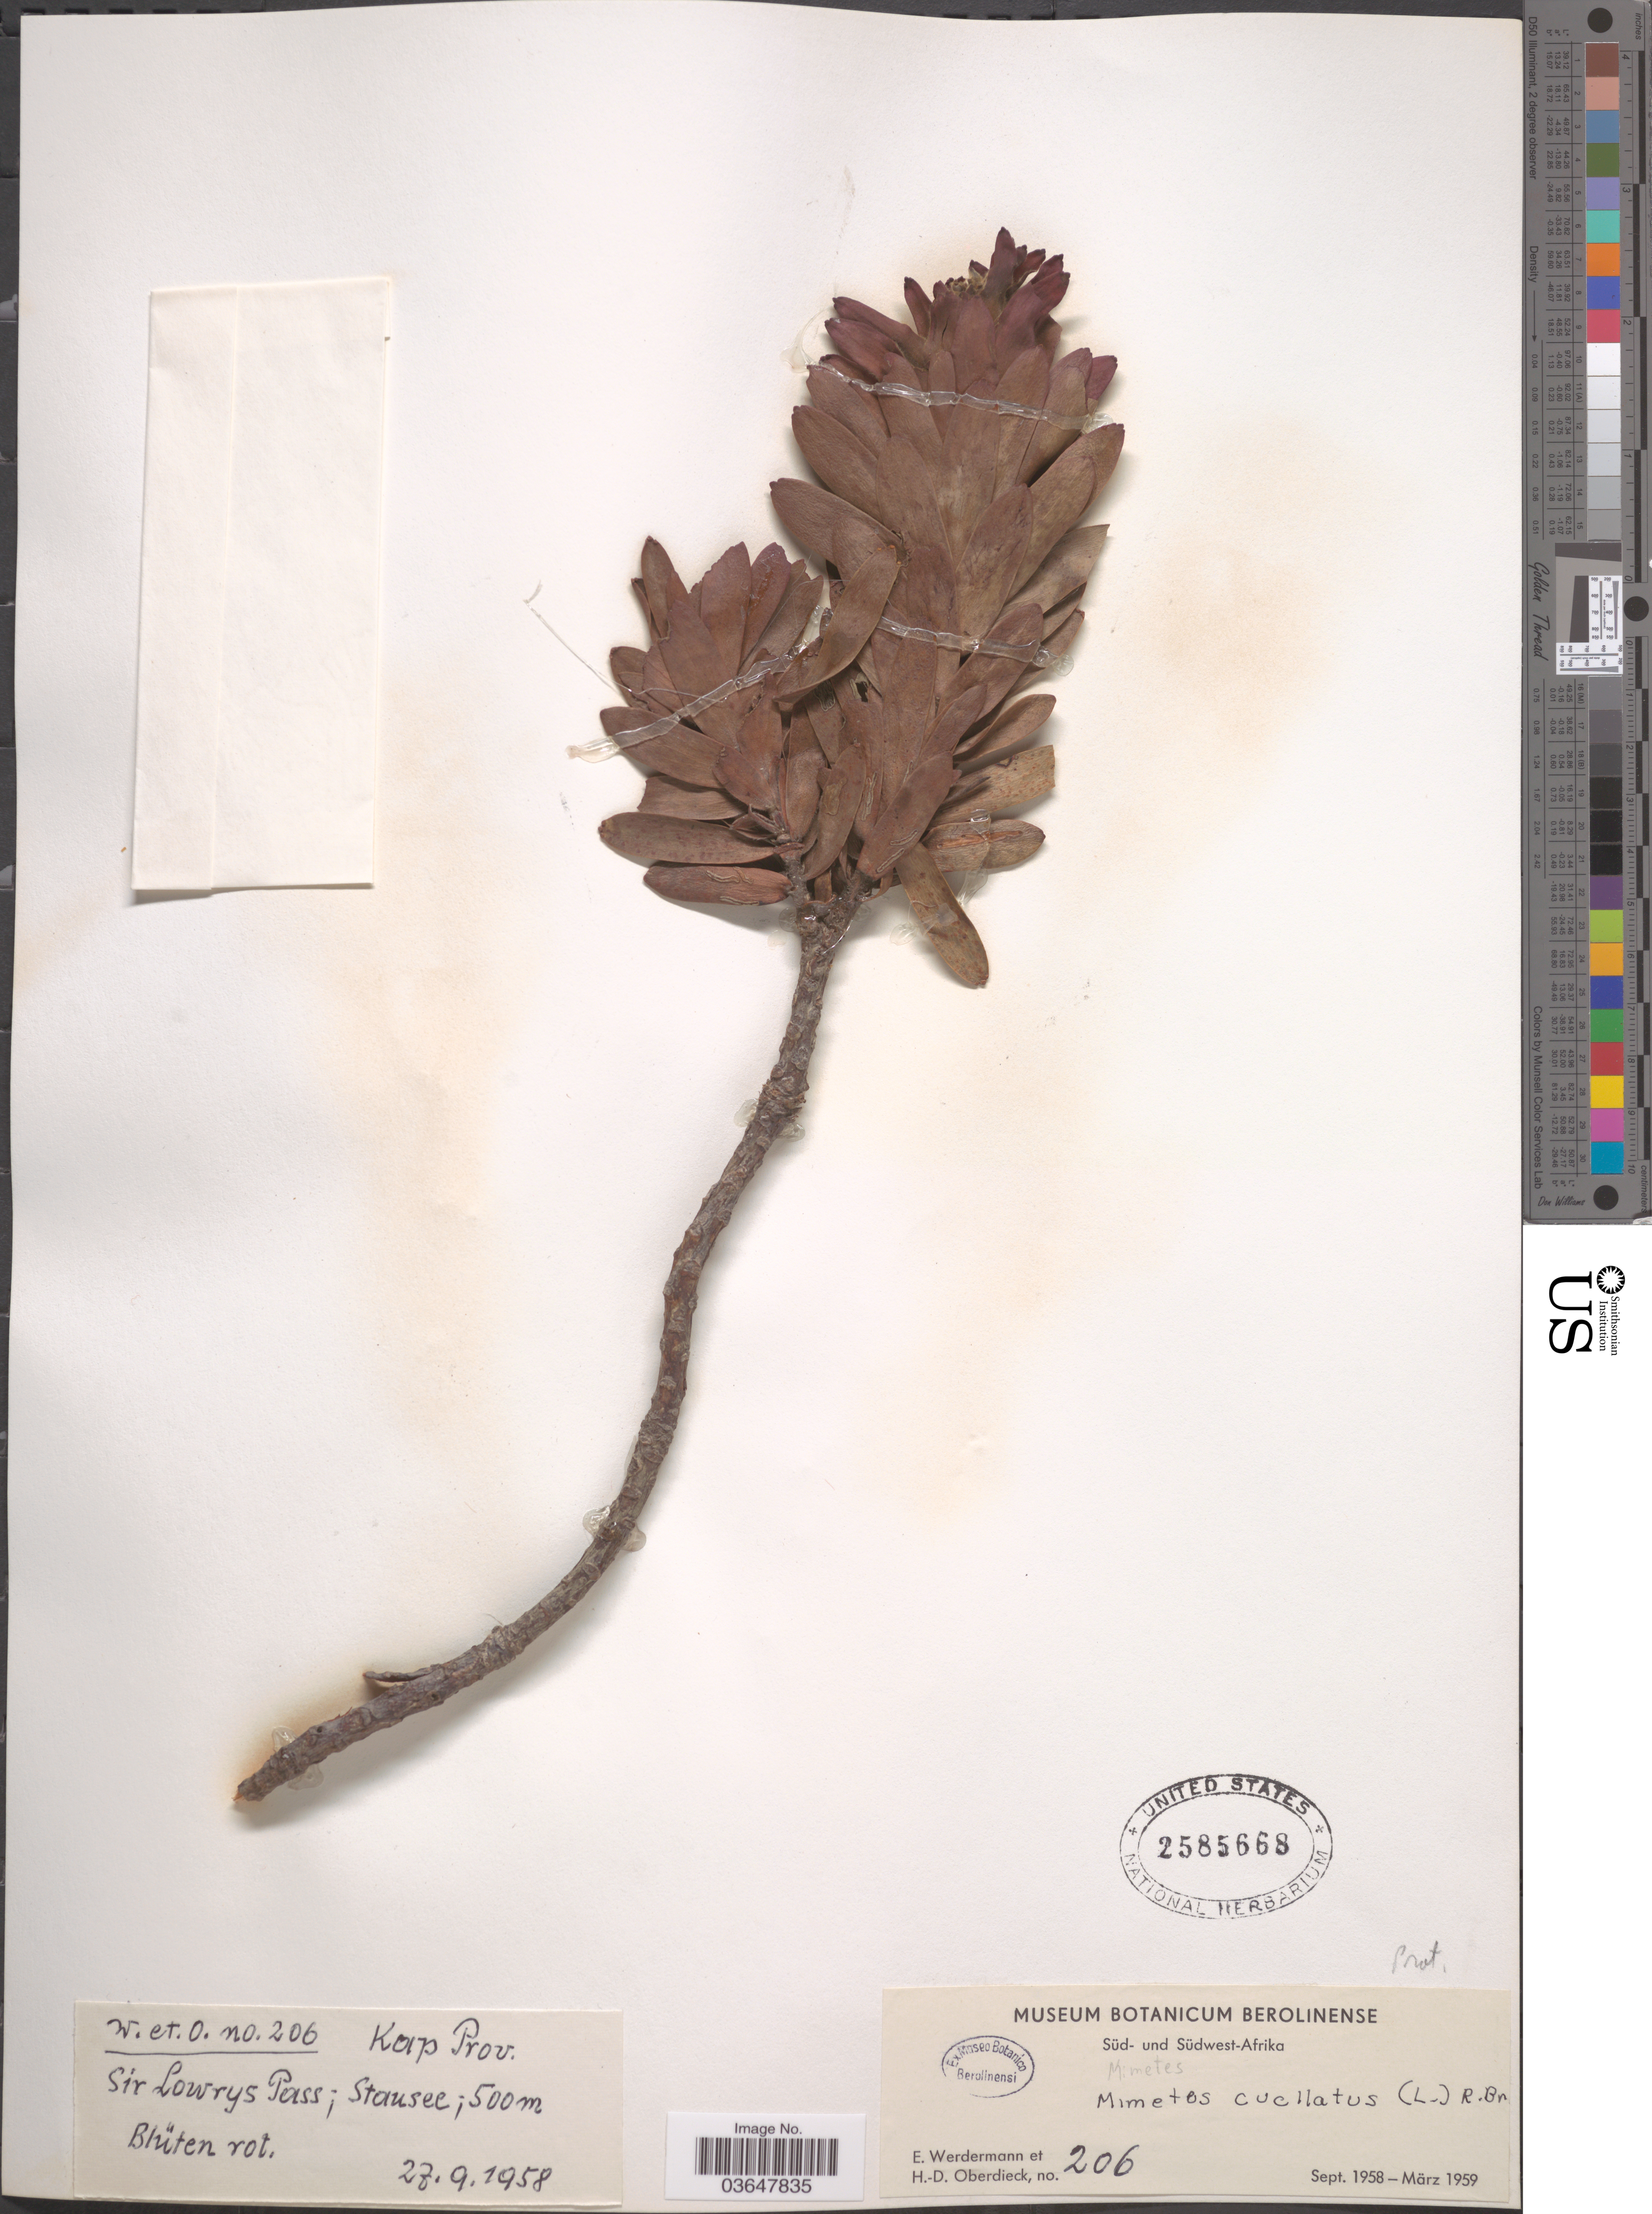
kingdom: Plantae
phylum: Tracheophyta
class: Magnoliopsida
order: Proteales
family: Proteaceae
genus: Mimetes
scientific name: Mimetes cucullata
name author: R. Br.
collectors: E. Werdermann & H. Oberdieck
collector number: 206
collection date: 1958-09-27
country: South Africa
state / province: Western Cape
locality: Kap Prov. Sir Lowrys Pass; Stausee.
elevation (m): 500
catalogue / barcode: US 2585668